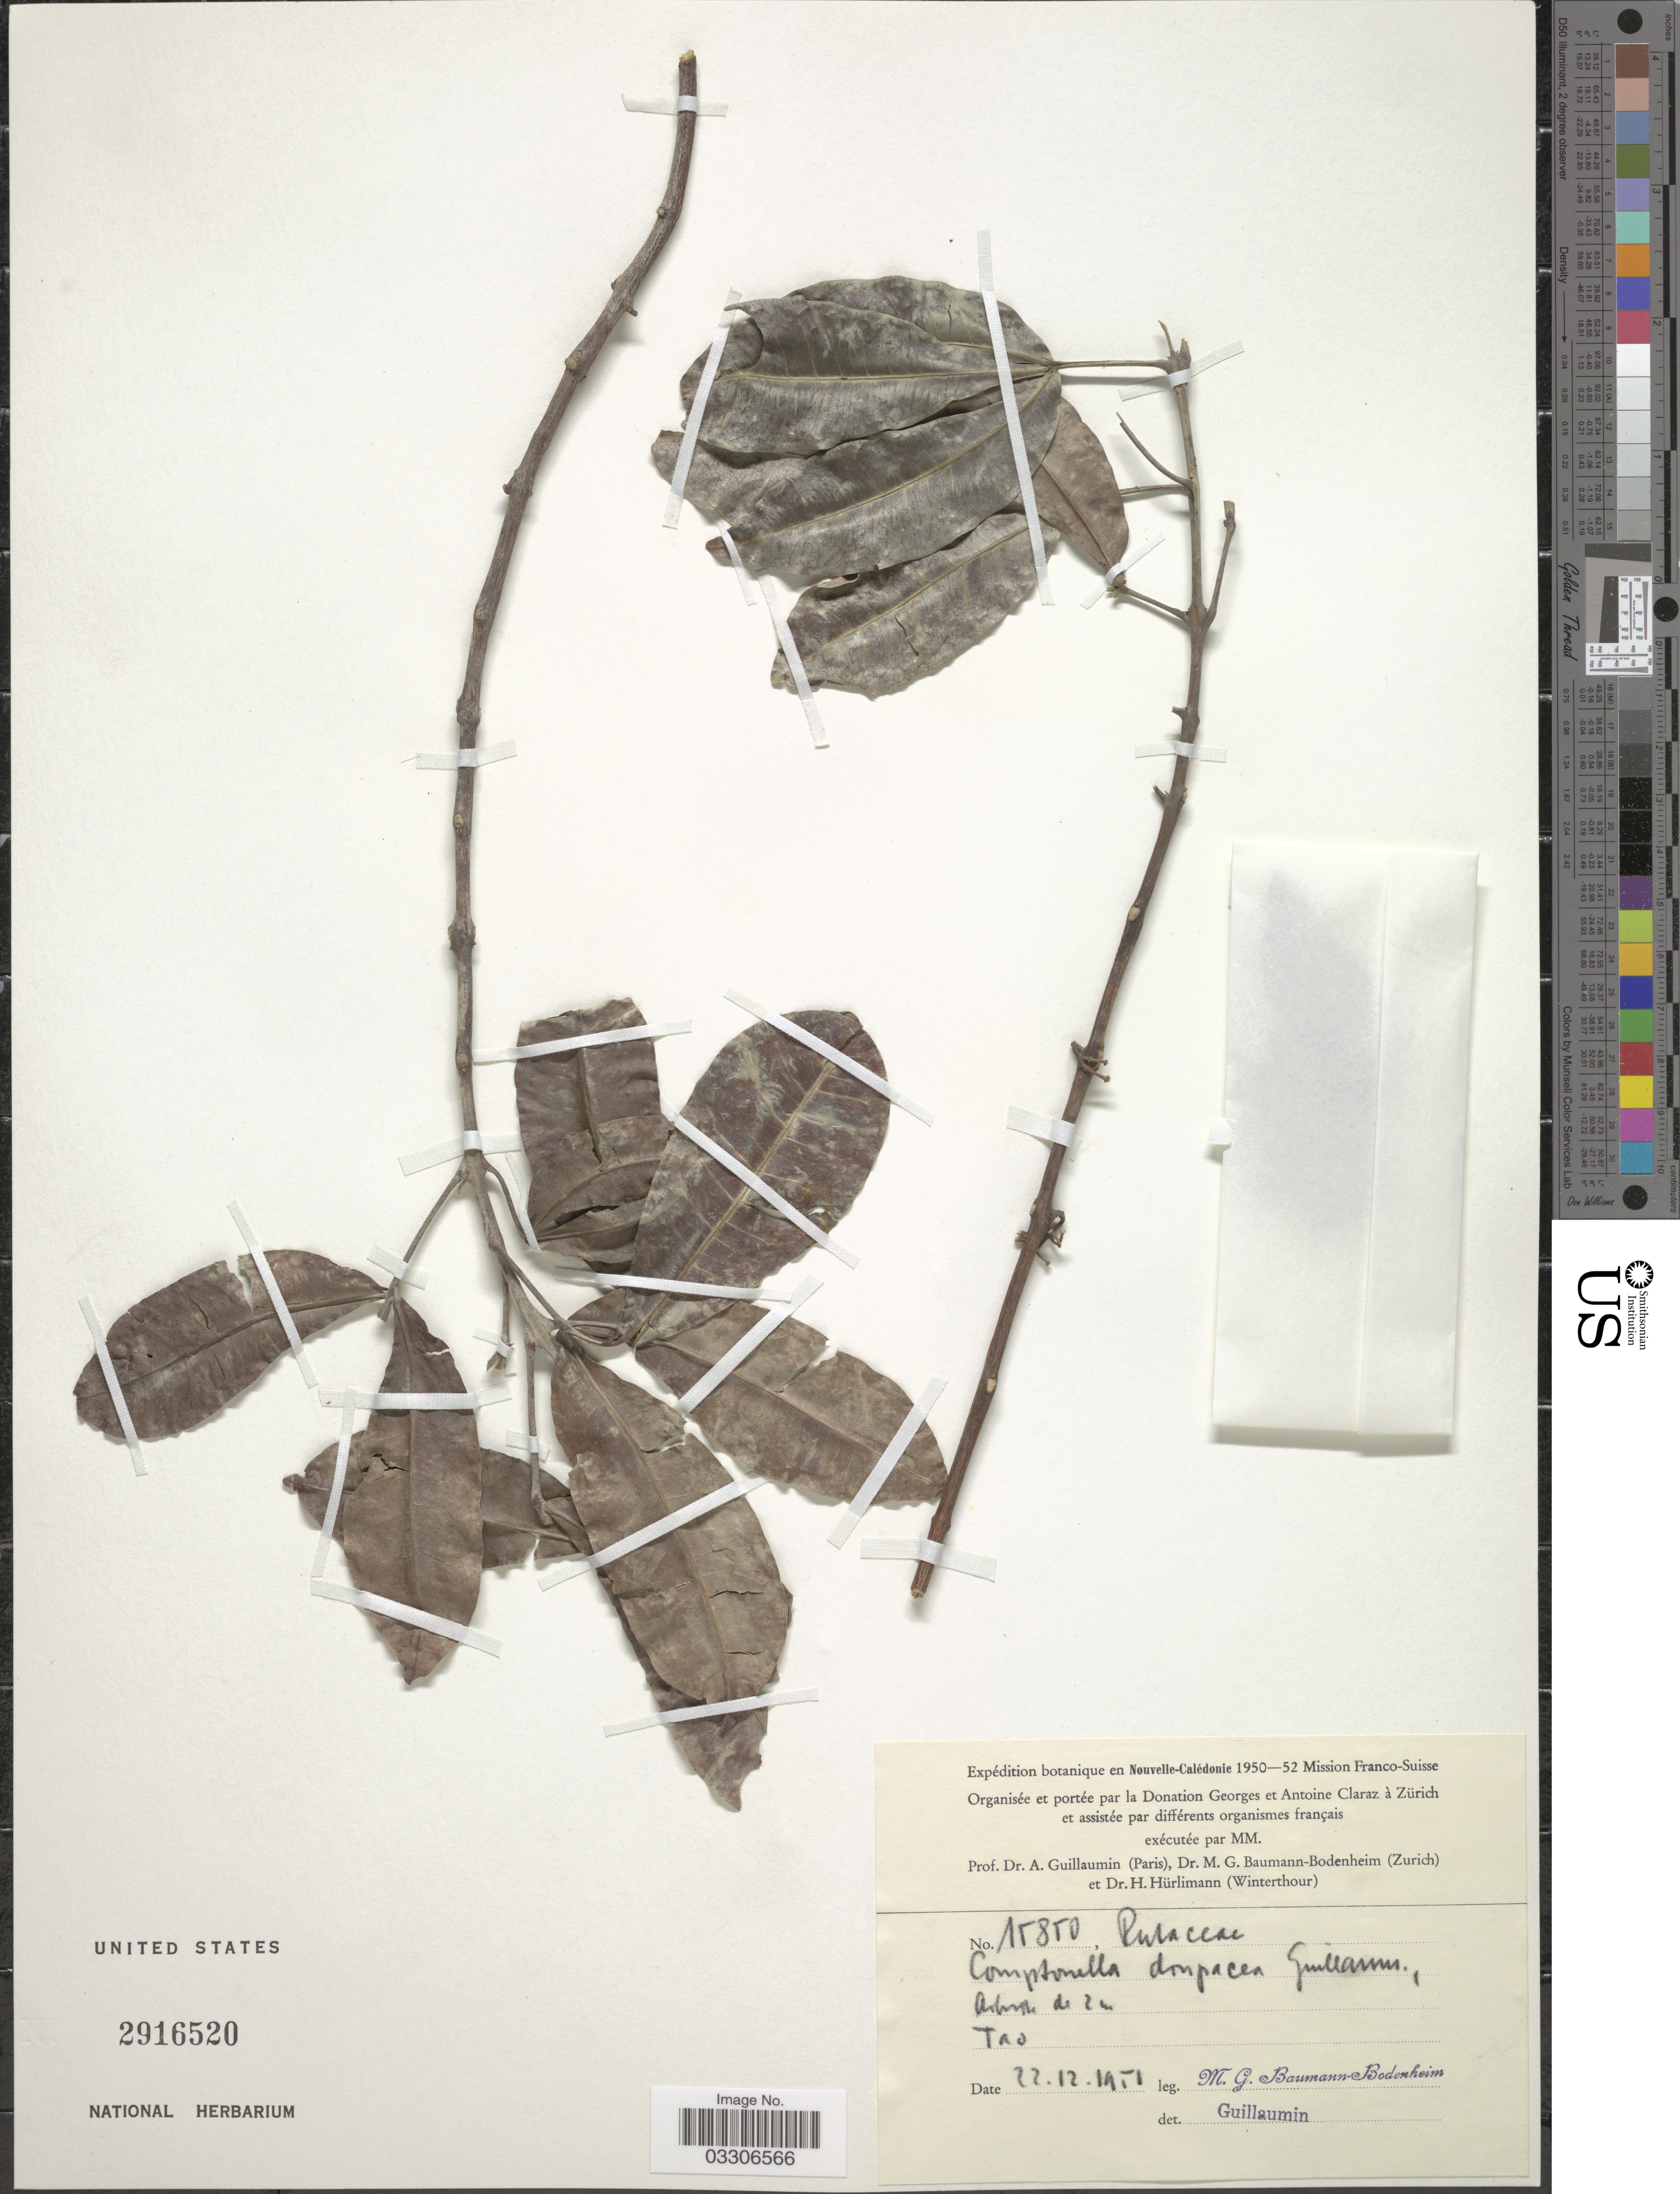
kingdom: Plantae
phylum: Tracheophyta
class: Magnoliopsida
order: Sapindales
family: Rutaceae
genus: Comptonella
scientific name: Comptonella drupacea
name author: (Labill.) Guillaumin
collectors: M. G. Baumann-Bodenheim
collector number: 15850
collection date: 1951-12-22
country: New Caledonia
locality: Nouvelle-Calédonie. Tao.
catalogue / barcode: US 2916520